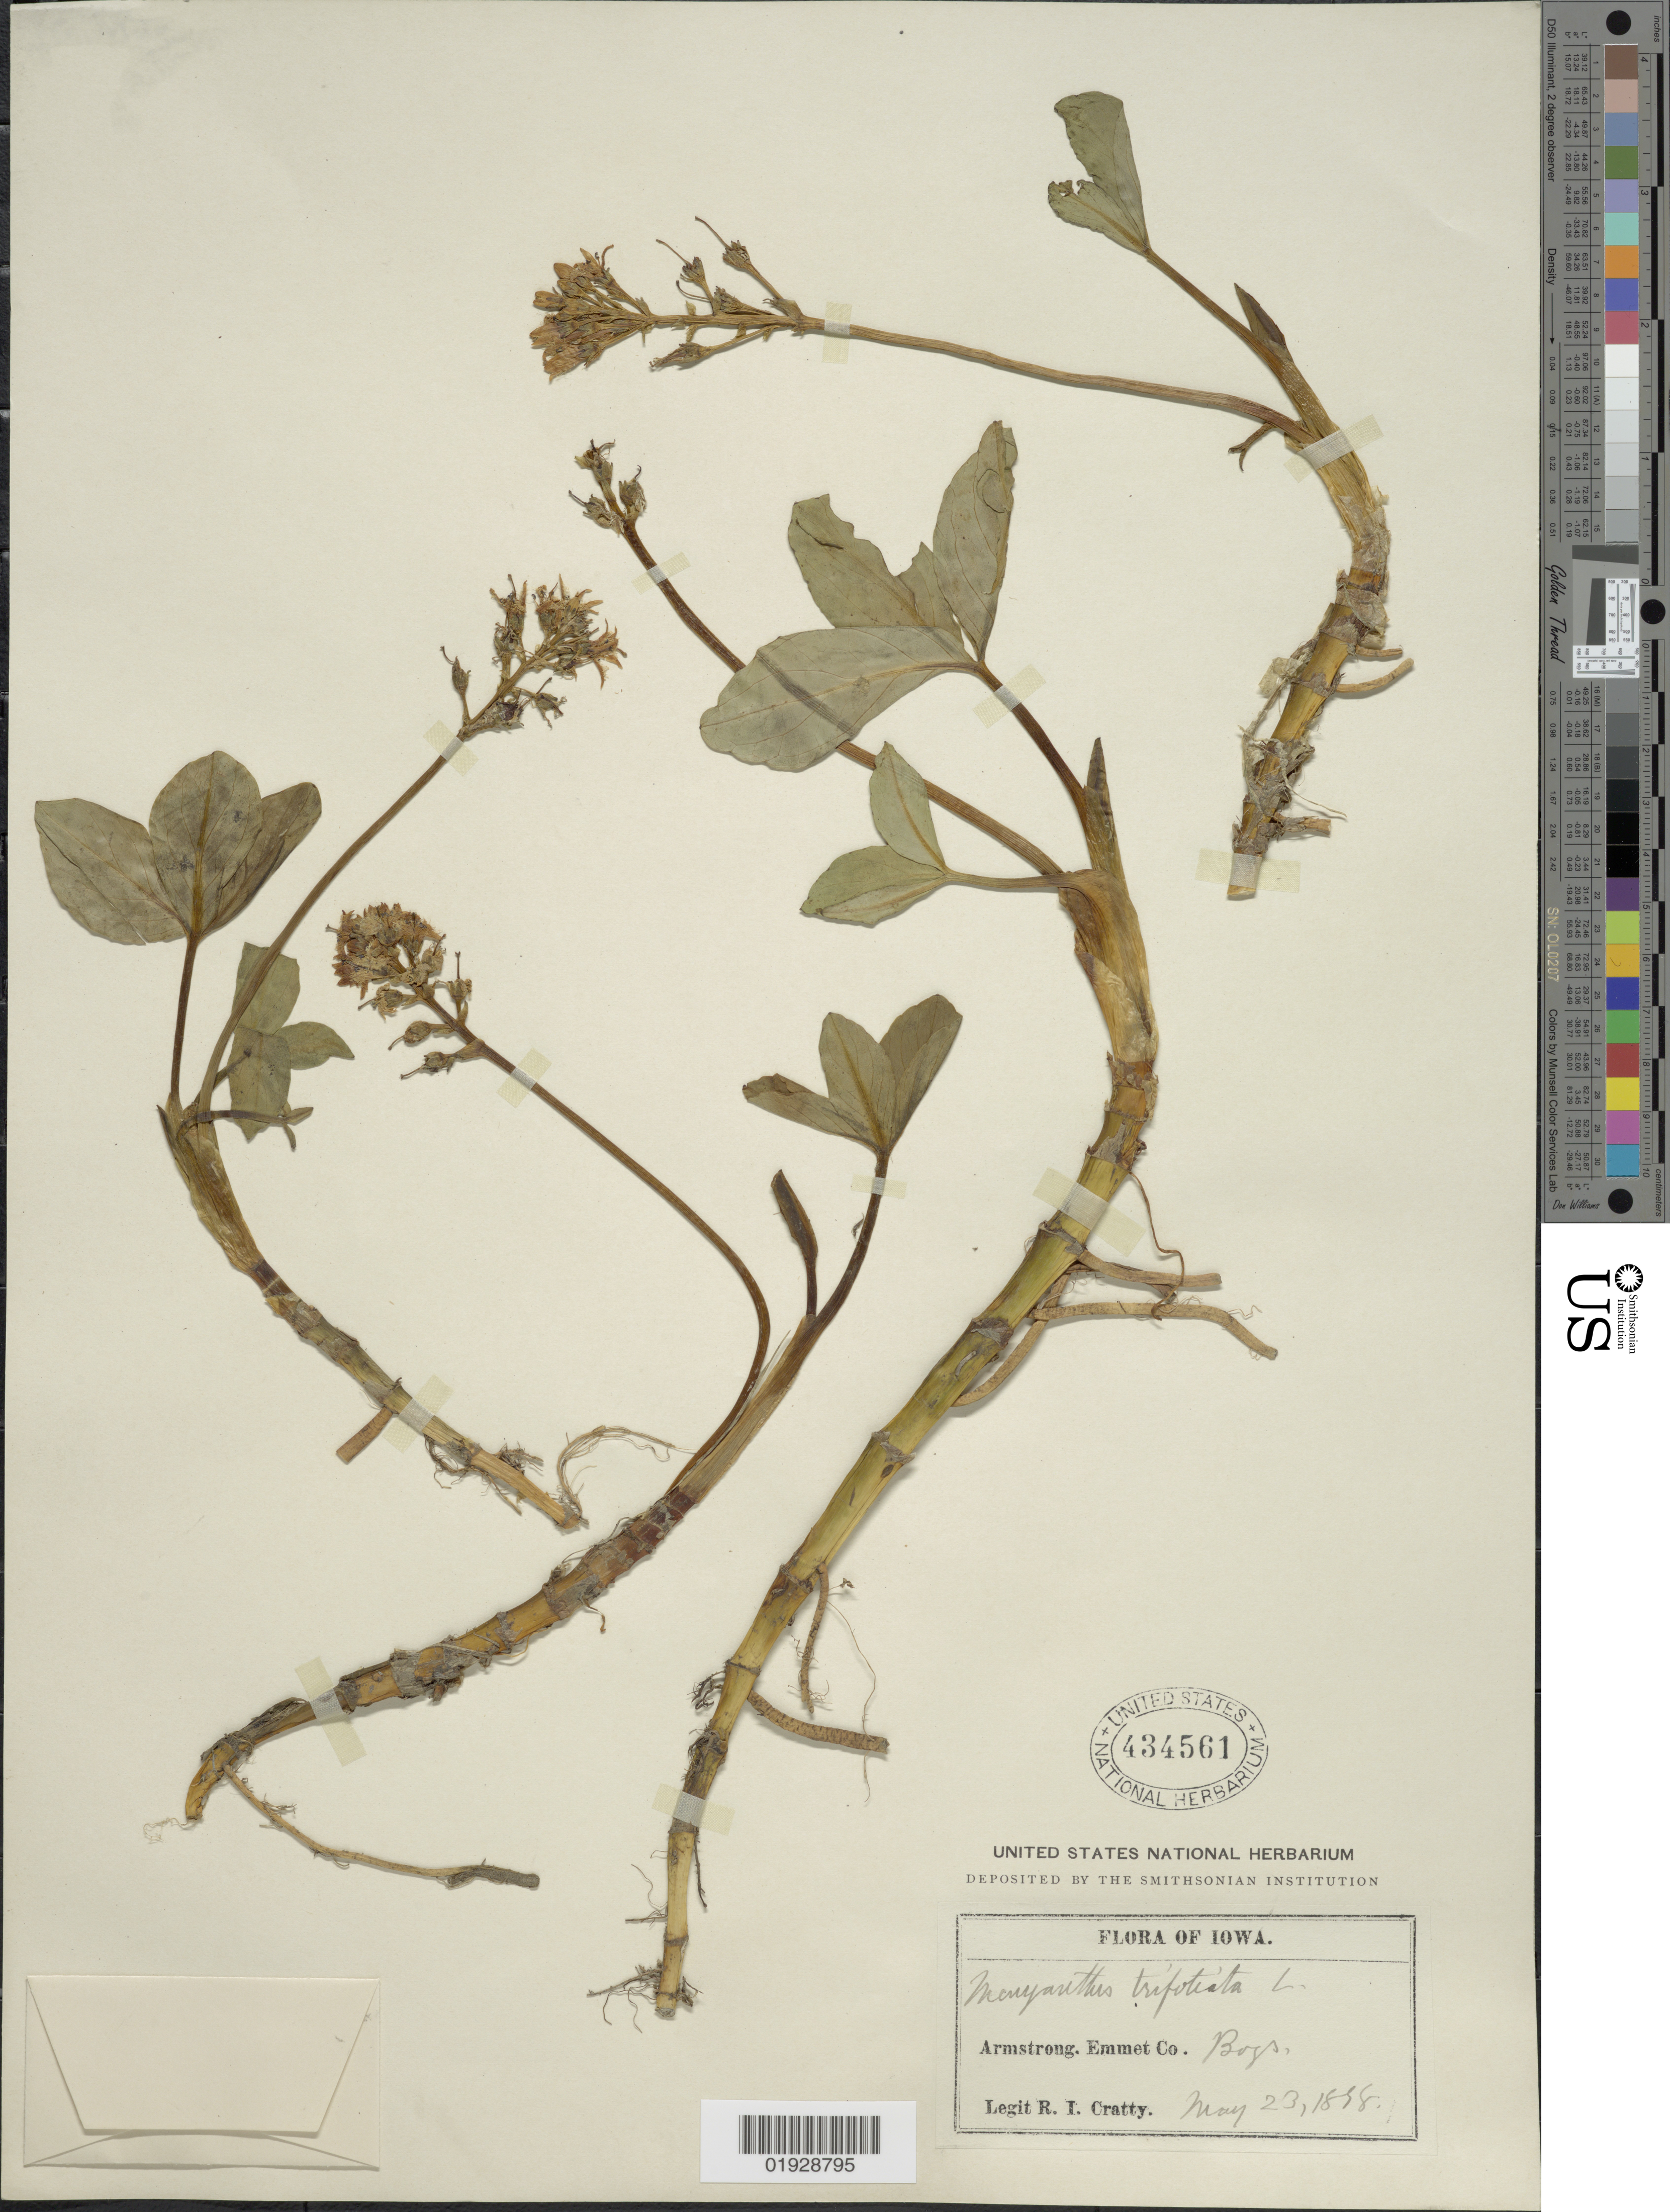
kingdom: Plantae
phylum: Tracheophyta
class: Magnoliopsida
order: Asterales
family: Menyanthaceae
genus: Menyanthes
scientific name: Menyanthes trifoliata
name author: L.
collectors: R. Cratty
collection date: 1898-05-23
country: United States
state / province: Iowa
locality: Armstrong. Emmet Co.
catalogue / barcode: US 434561